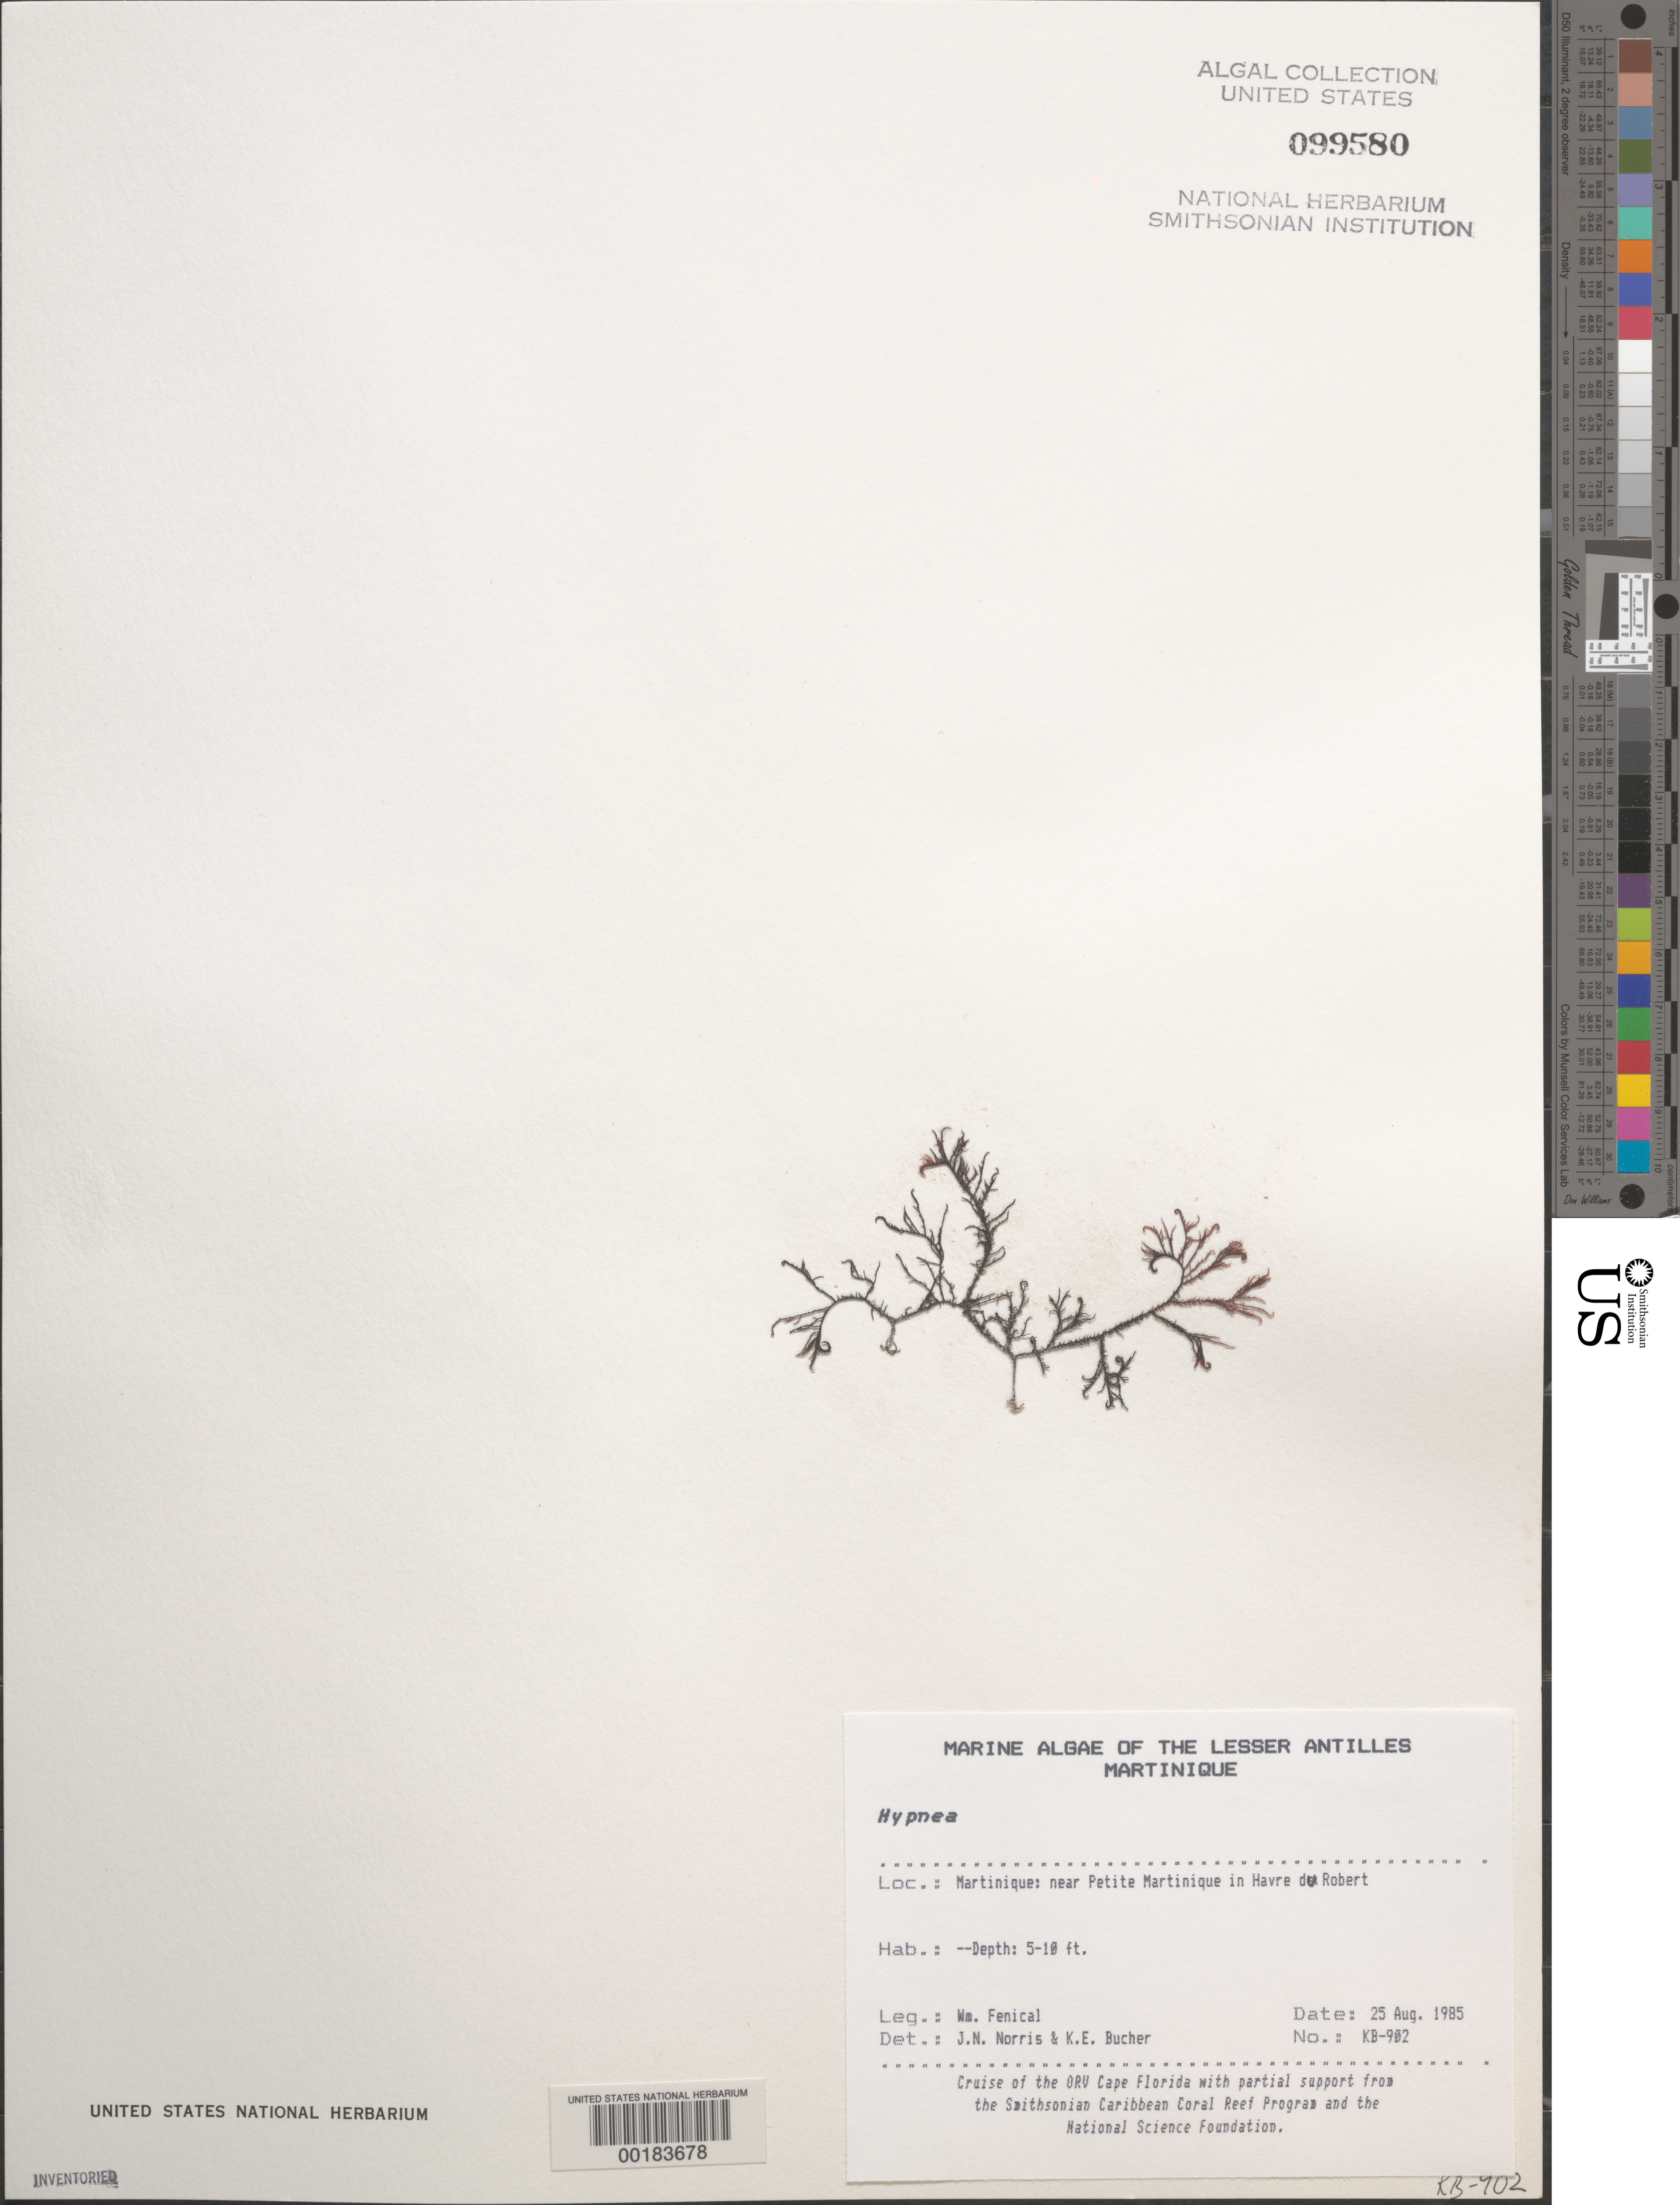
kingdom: Plantae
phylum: Rhodophyta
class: Florideophyceae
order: Gigartinales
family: Cystocloniaceae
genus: Hypnea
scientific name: Hypnea sp.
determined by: Norris, J. N.; Bucher, K. E.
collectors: W. Fenical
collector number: KB-902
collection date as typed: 25 Aug 1985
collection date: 1985-08-25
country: Martinique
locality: Near Petite Martinique, Havre du Robert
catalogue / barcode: US 99580